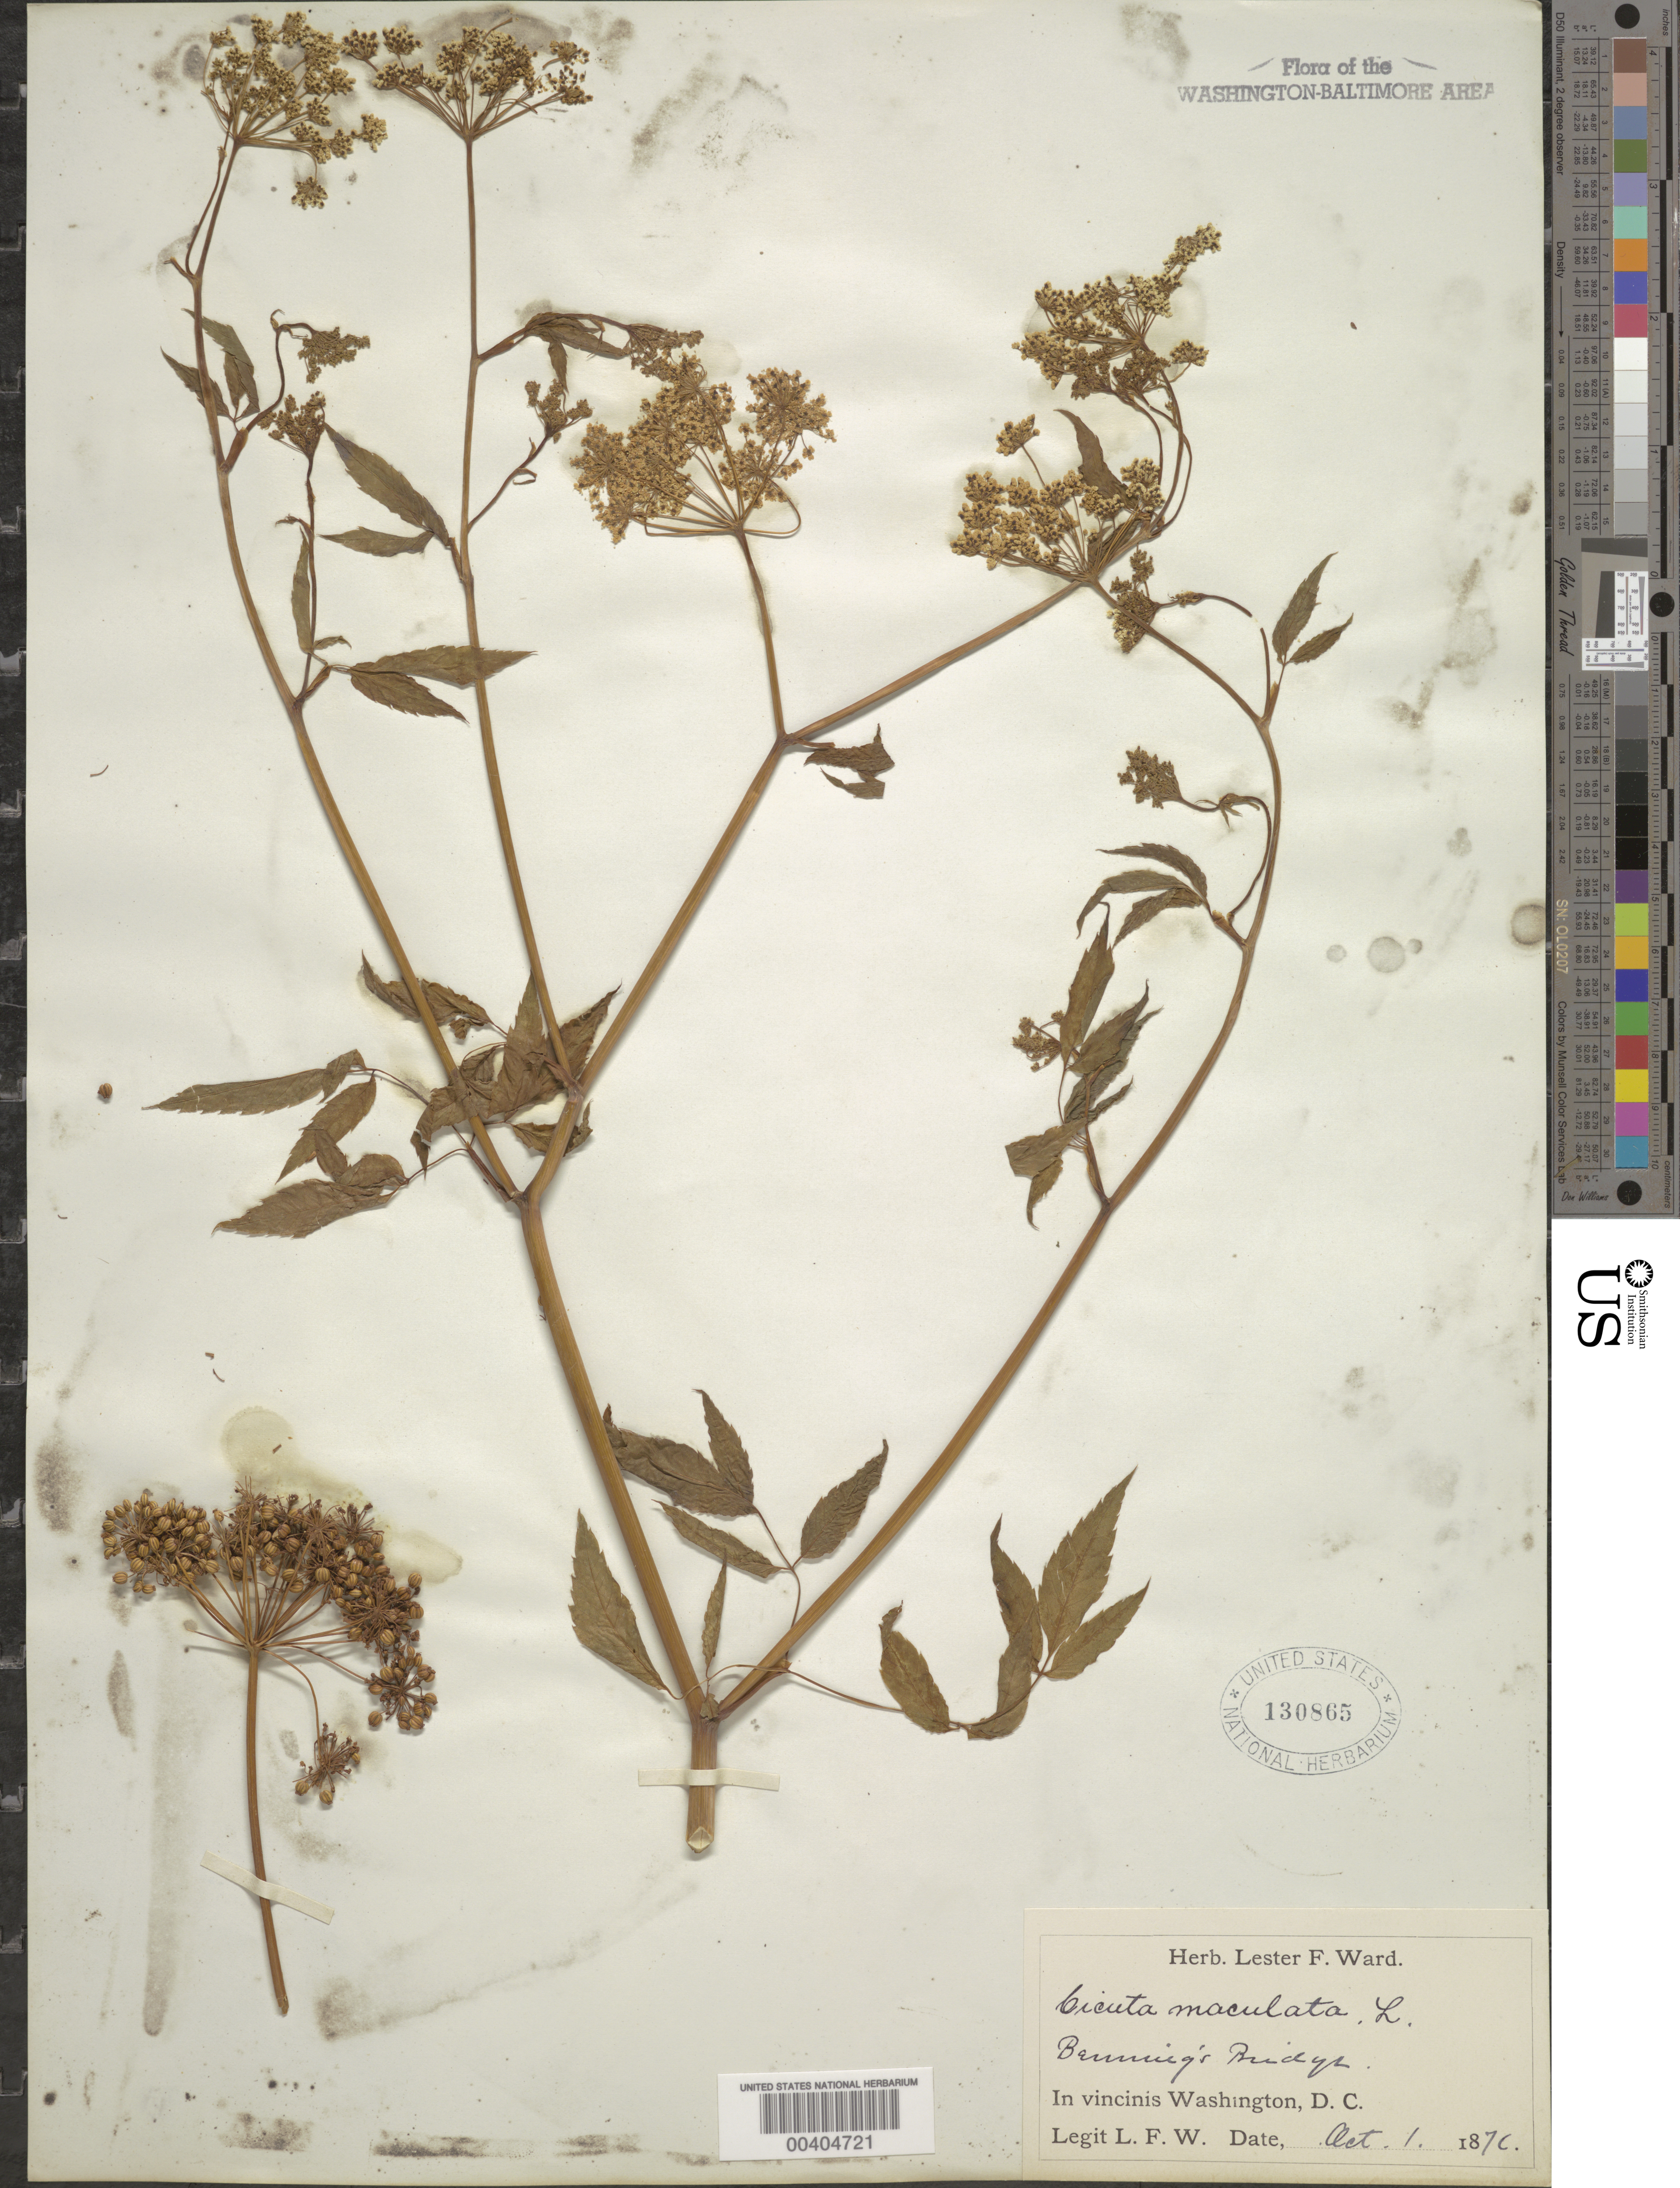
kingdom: Plantae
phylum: Tracheophyta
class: Magnoliopsida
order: Apiales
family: Apiaceae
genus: Cicuta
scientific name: Cicuta maculata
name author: L.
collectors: L. F. Ward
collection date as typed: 01 Oct 1876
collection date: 1876-10-01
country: United States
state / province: District of Columbia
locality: Bennings Bridge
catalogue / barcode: US 130865